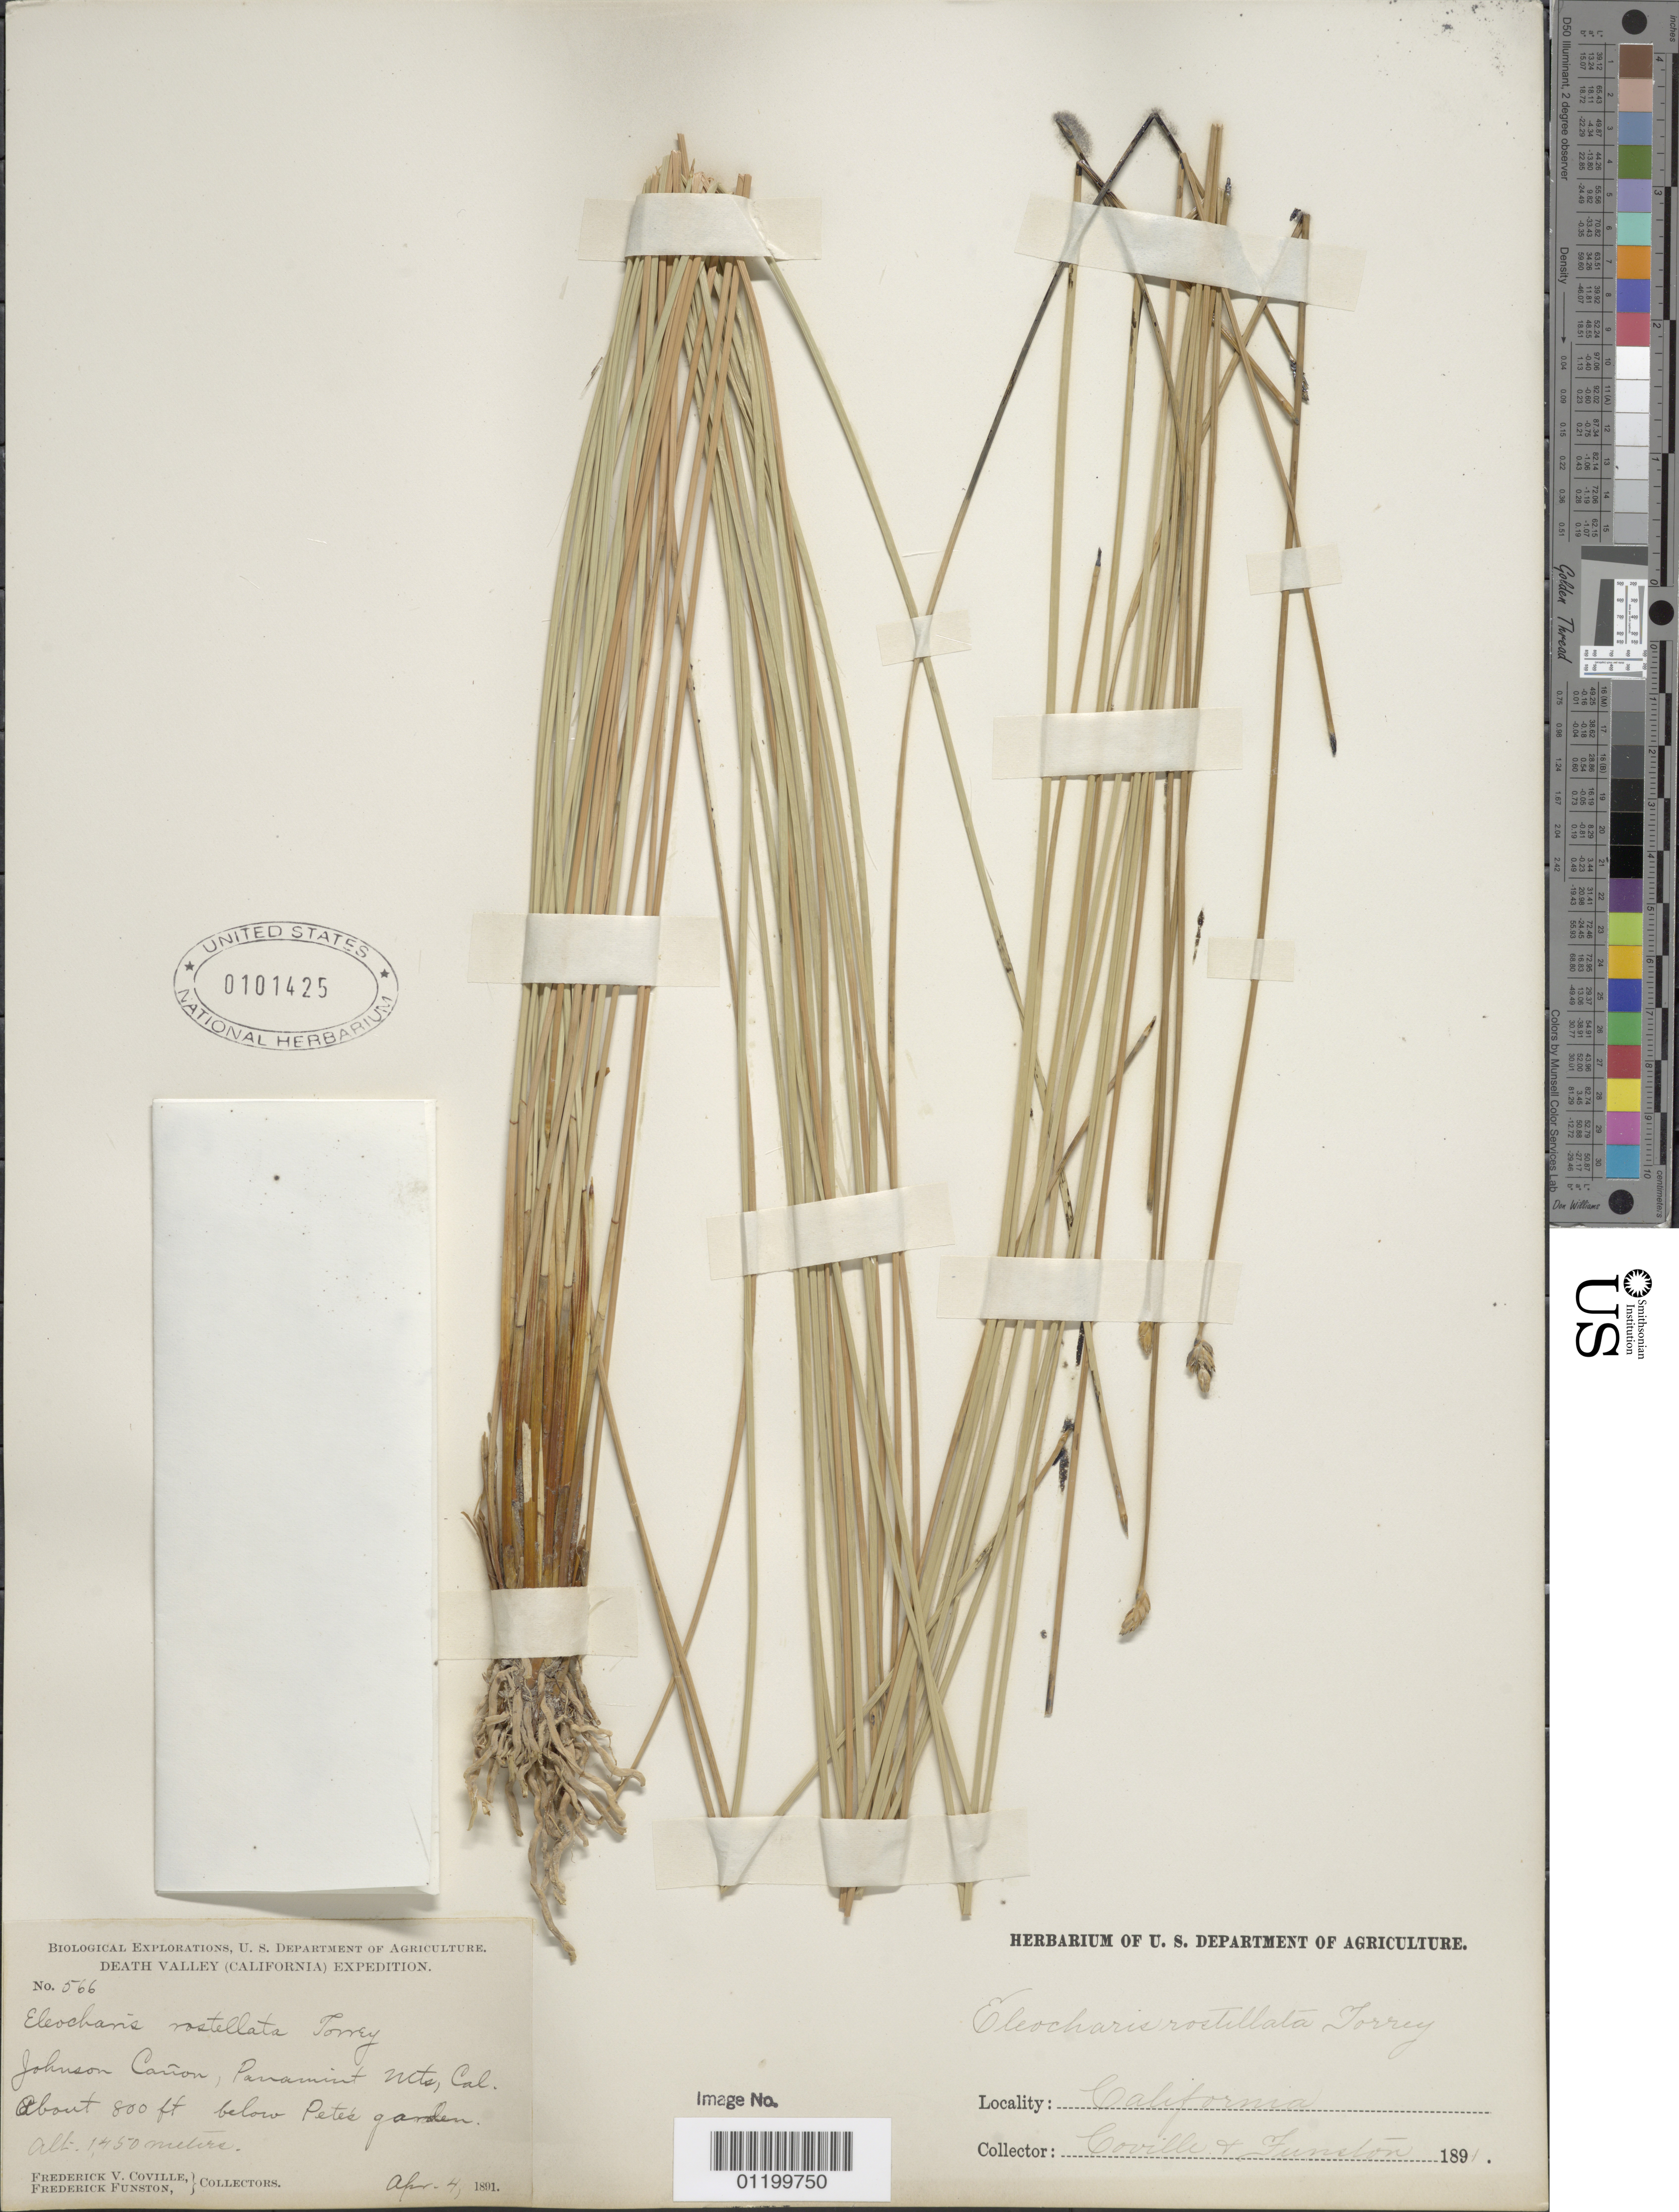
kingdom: Plantae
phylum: Tracheophyta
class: Liliopsida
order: Poales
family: Cyperaceae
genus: Eleocharis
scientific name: Eleocharis rostellata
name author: (Torr.) Torr.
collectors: F. V. Coville & F. Funston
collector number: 566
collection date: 1891-04-04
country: United States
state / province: California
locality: Johnson Canyon, Panamint Mts, about 800 ft below Pete's Garden.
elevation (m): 1450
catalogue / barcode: US 101425